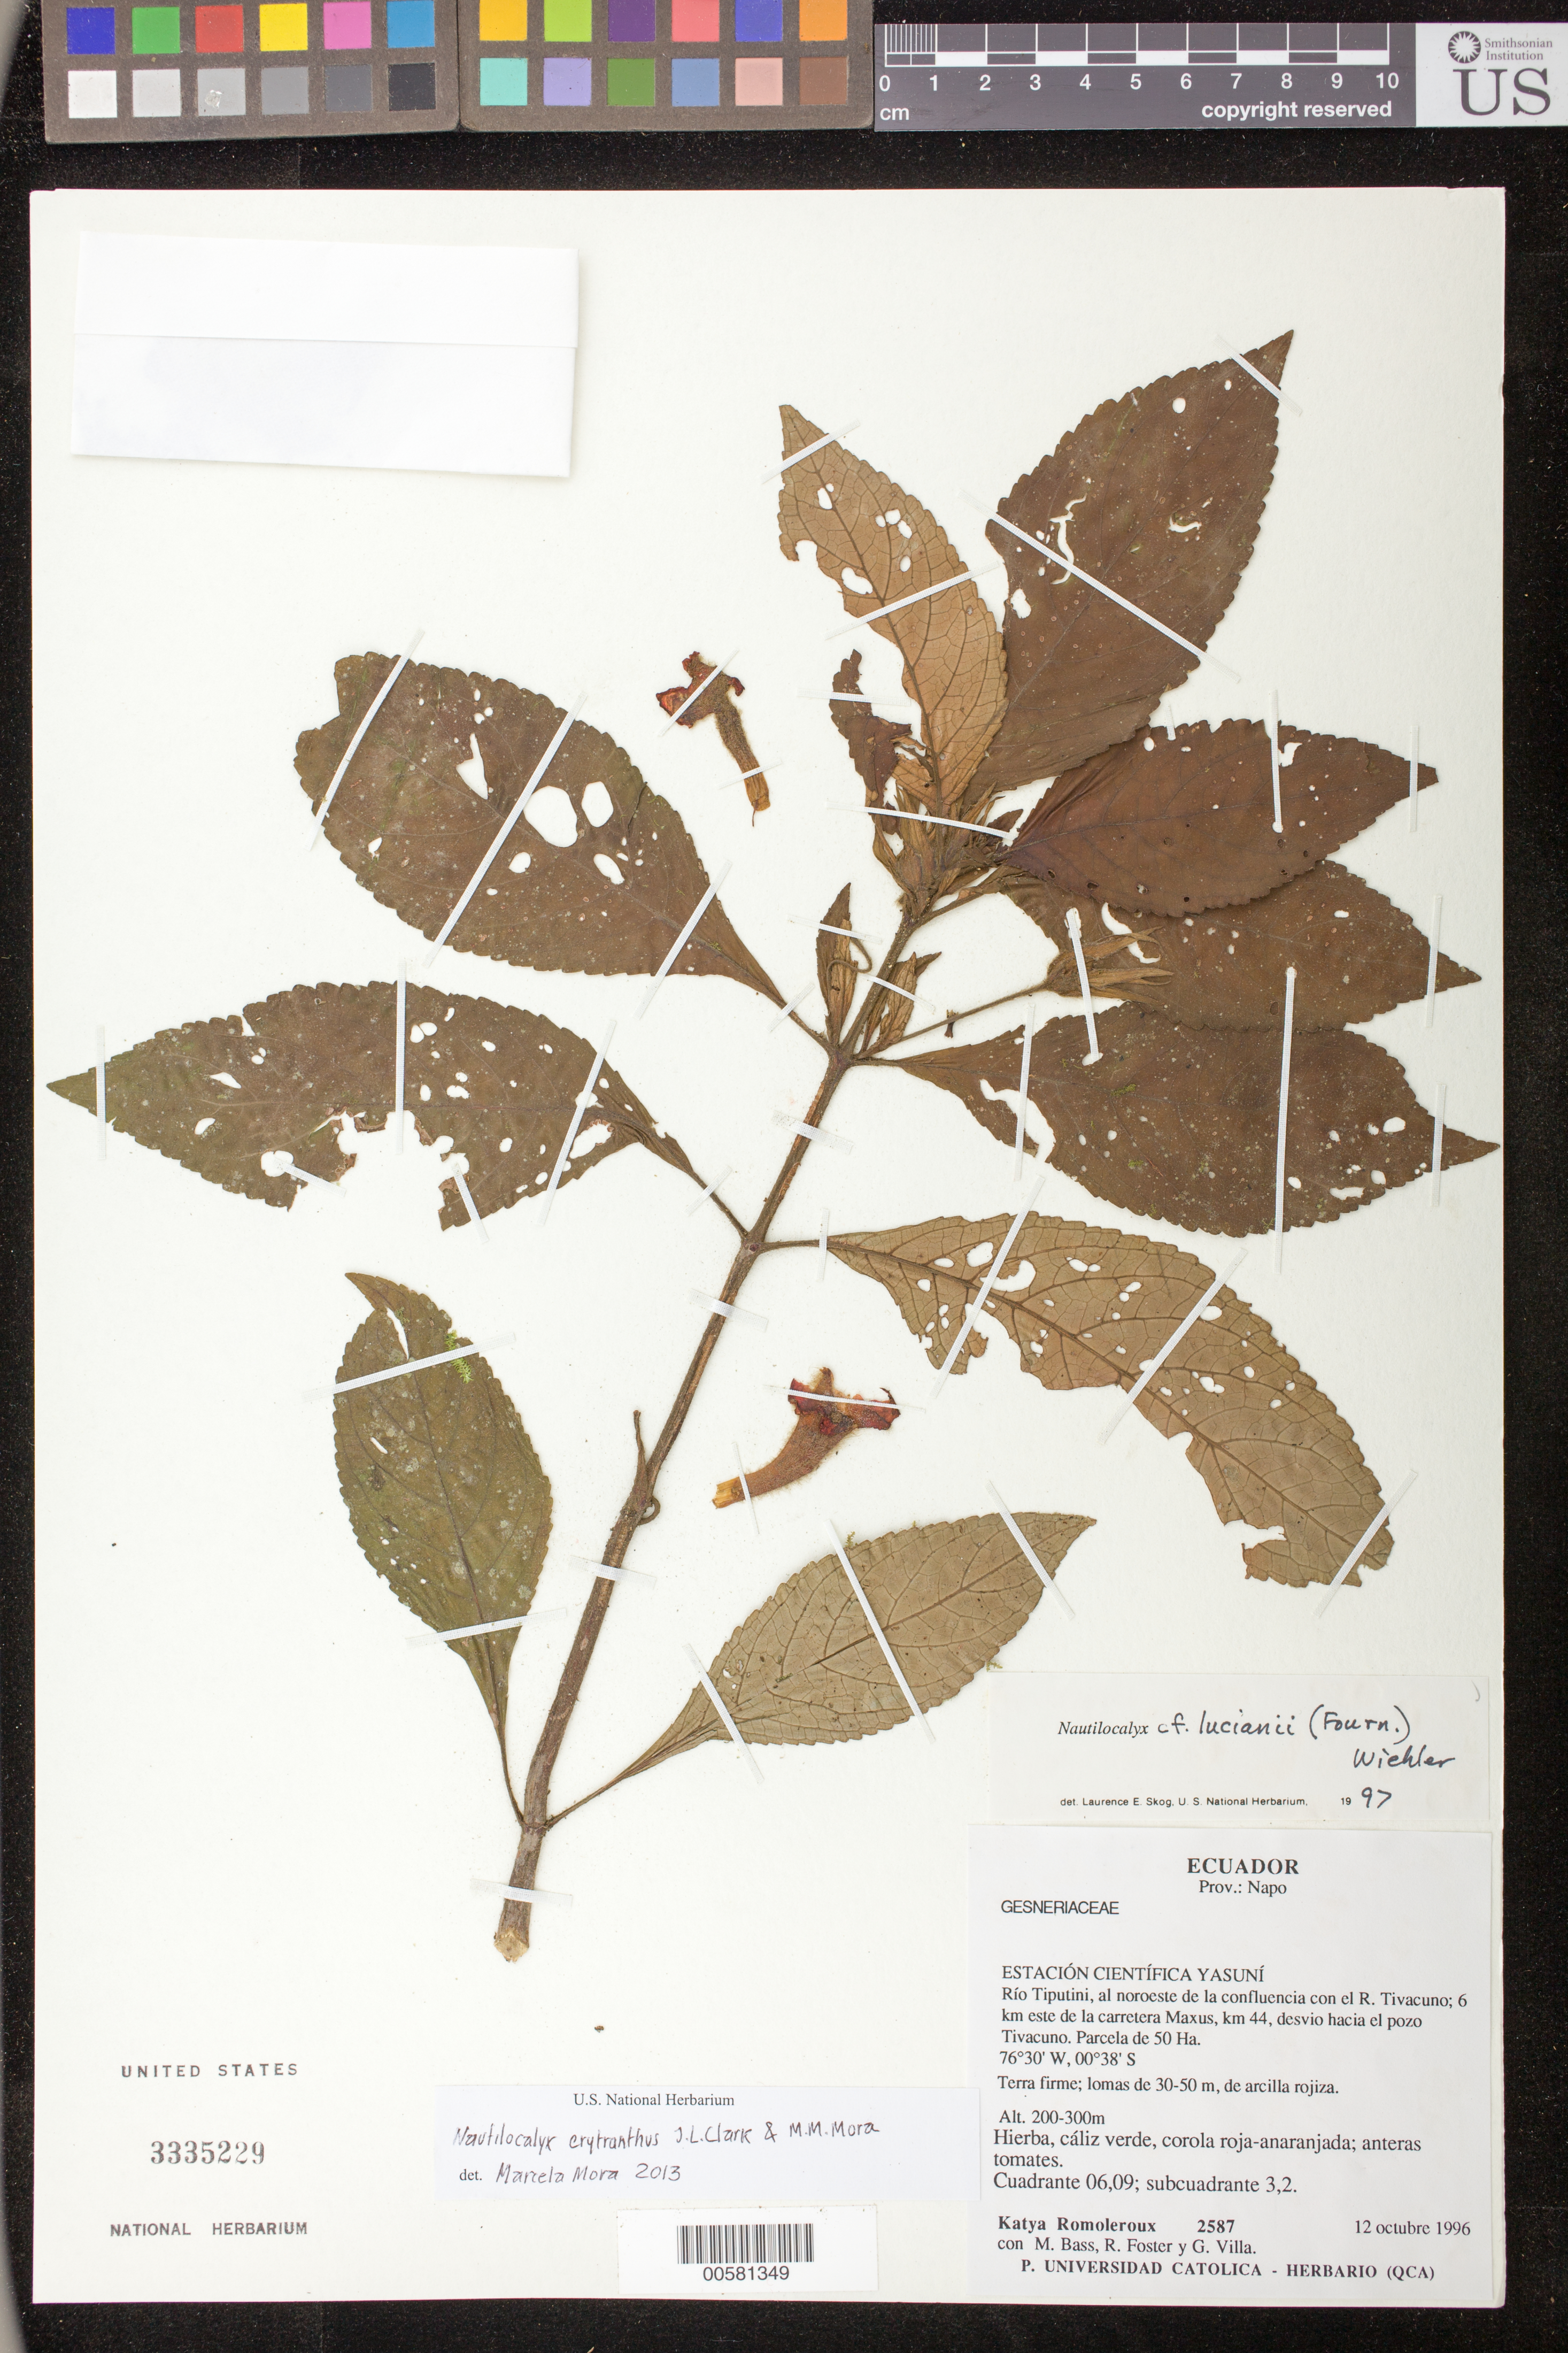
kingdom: Plantae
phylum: Tracheophyta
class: Magnoliopsida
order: Lamiales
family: Gesneriaceae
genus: Nautilocalyx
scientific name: Nautilocalyx erytranthus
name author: J.L. Clark & M.M. Mora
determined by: Mora, M. Marcela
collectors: K. Romoleroux, M. Bass, R. Foster & G. Villa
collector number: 2587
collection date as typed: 12 Oct 1996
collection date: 1996-10-12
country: Ecuador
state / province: Napo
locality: Estación Científica Yasuní; Río Tiputini, al noroeste de la confluencia con el R. Tivacuno; 6 km este de la carretera Maxus, km 44, desvio hacia el pozo Tivacuno; Parcela de 50 Ha.; Cuadrante 06,09; subcuadrante 3,2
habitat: Terra firme; lomas de 30-50 m, de arcilla rojiza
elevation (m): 200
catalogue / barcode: US 3335229